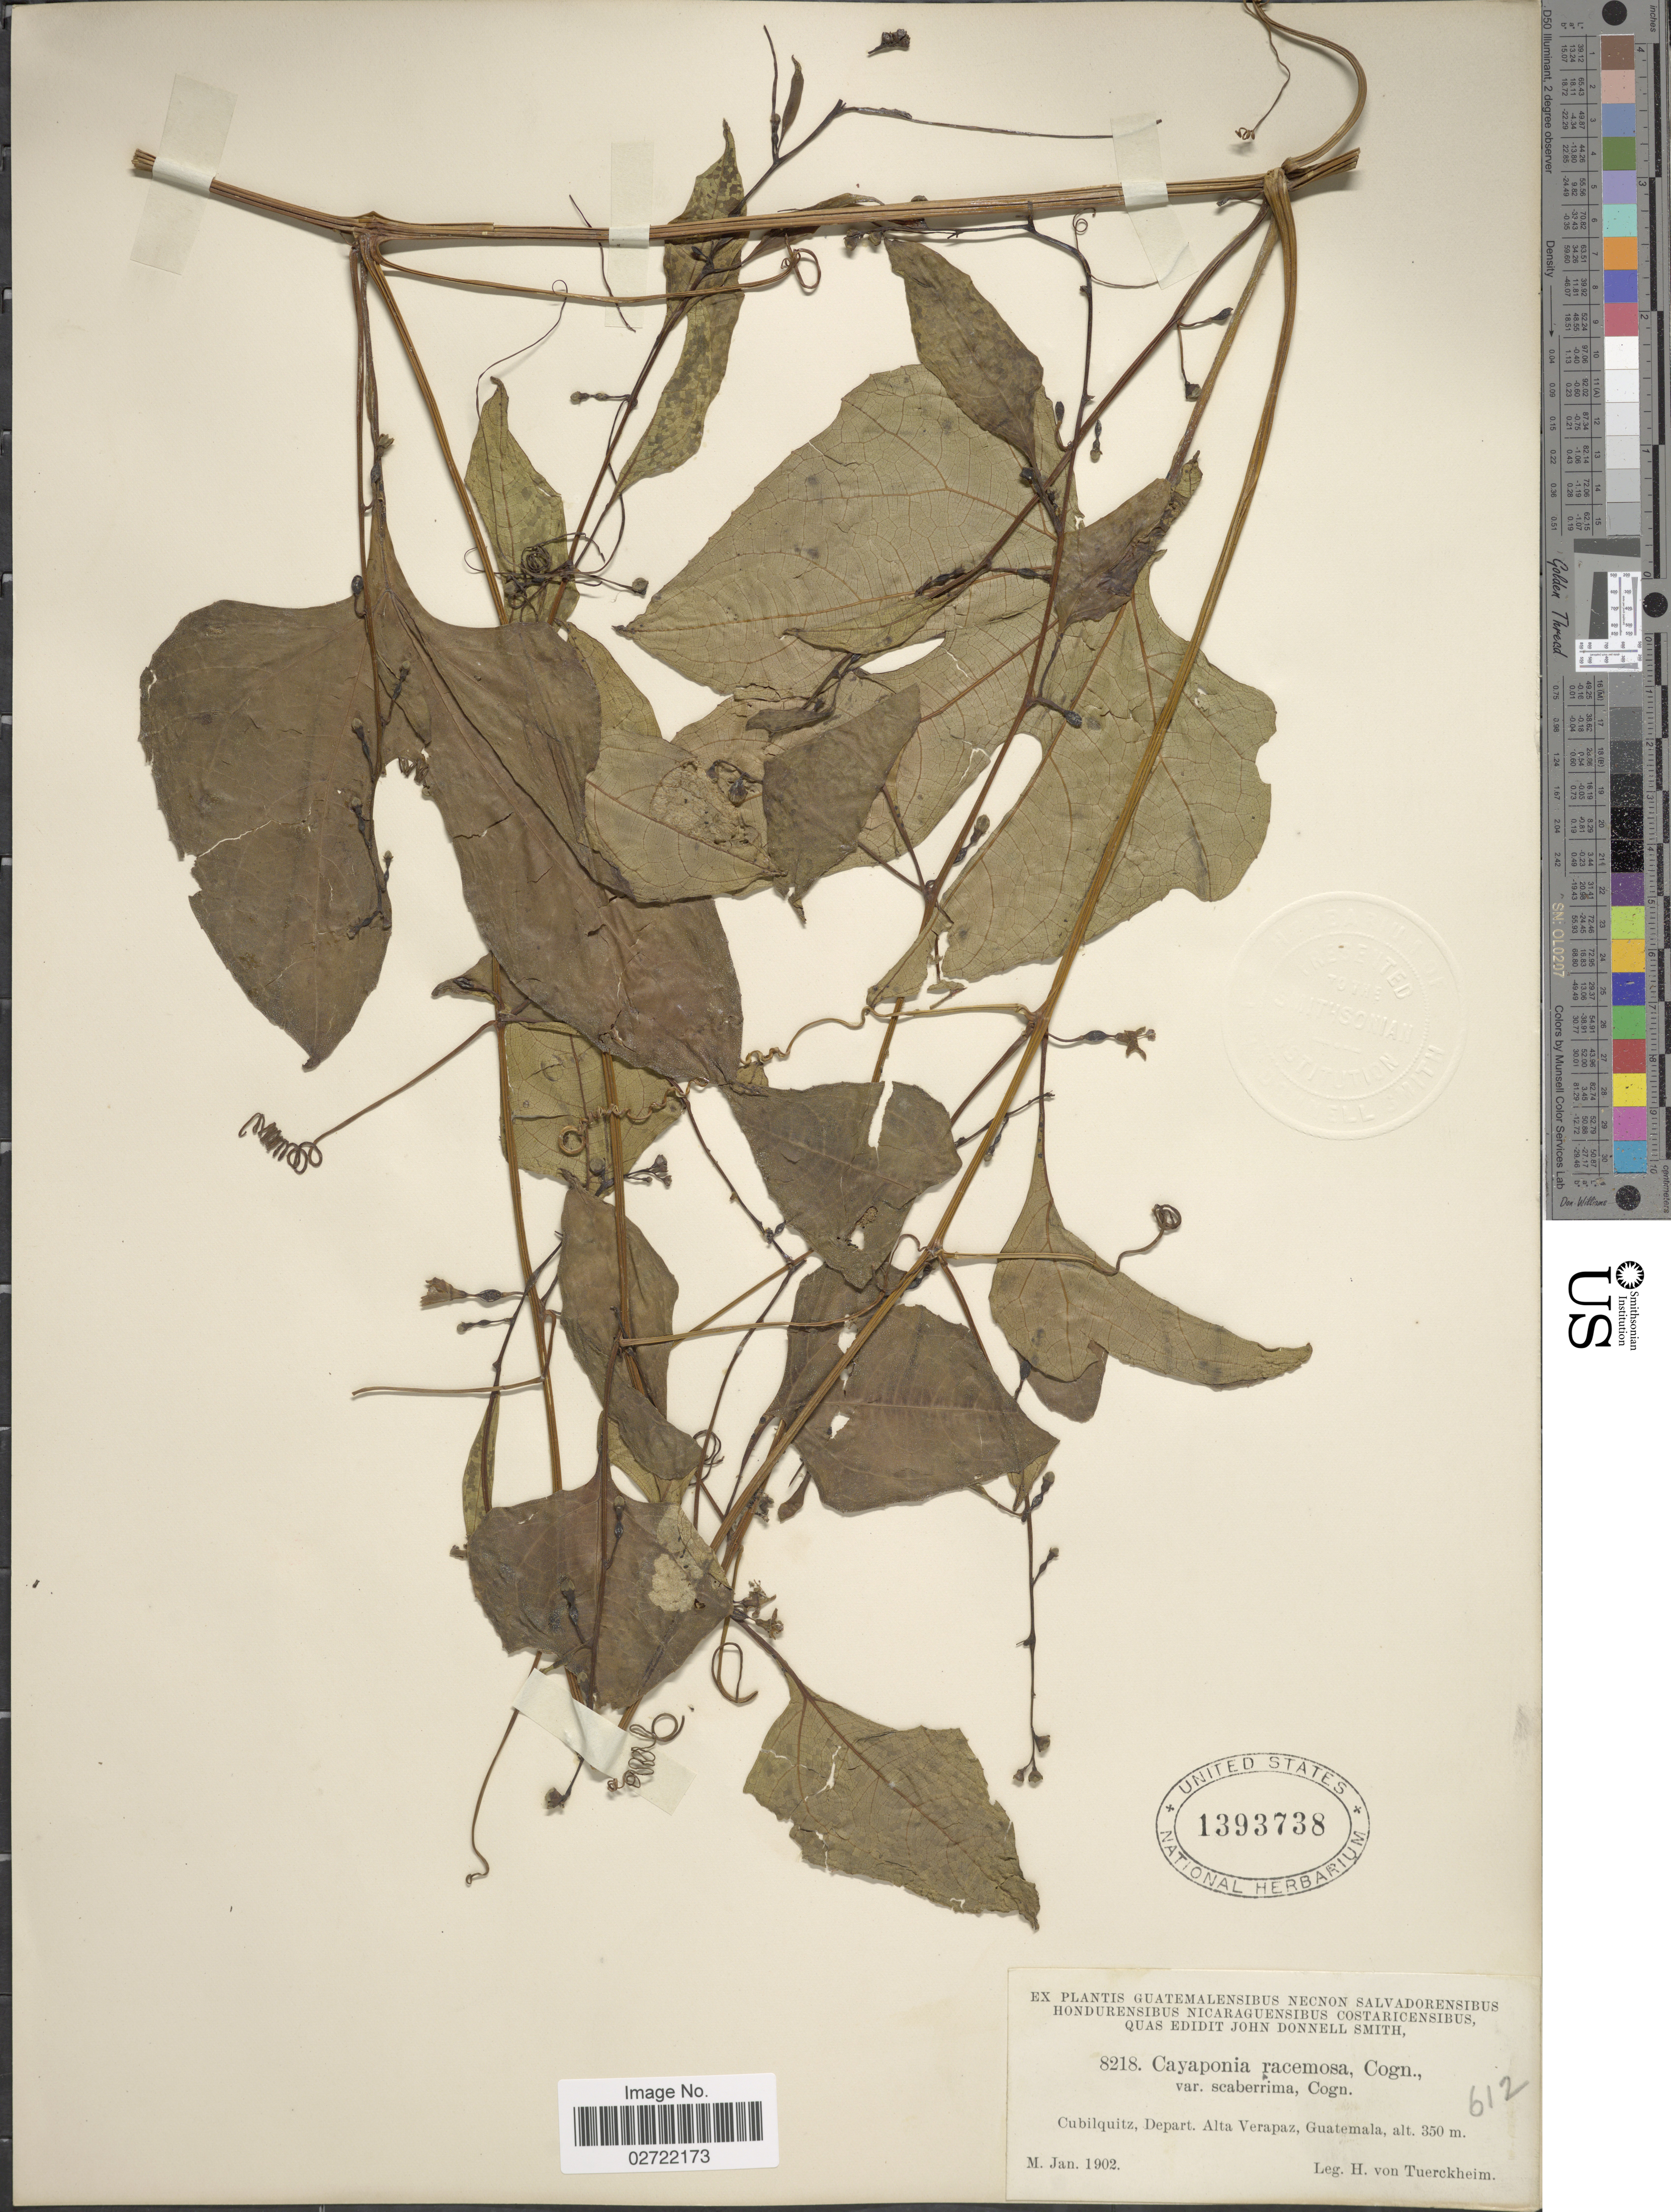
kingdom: Plantae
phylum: Tracheophyta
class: Magnoliopsida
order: Cucurbitales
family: Cucurbitaceae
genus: Cayaponia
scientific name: Cayaponia racemosa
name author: (Mill.) Cogn.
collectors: H. von Türckheim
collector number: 8218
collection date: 1902-01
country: Guatemala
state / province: Alta Verapaz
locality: Cubilquitz, Depart. Alta Verapaz.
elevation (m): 350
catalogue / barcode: US 1393738